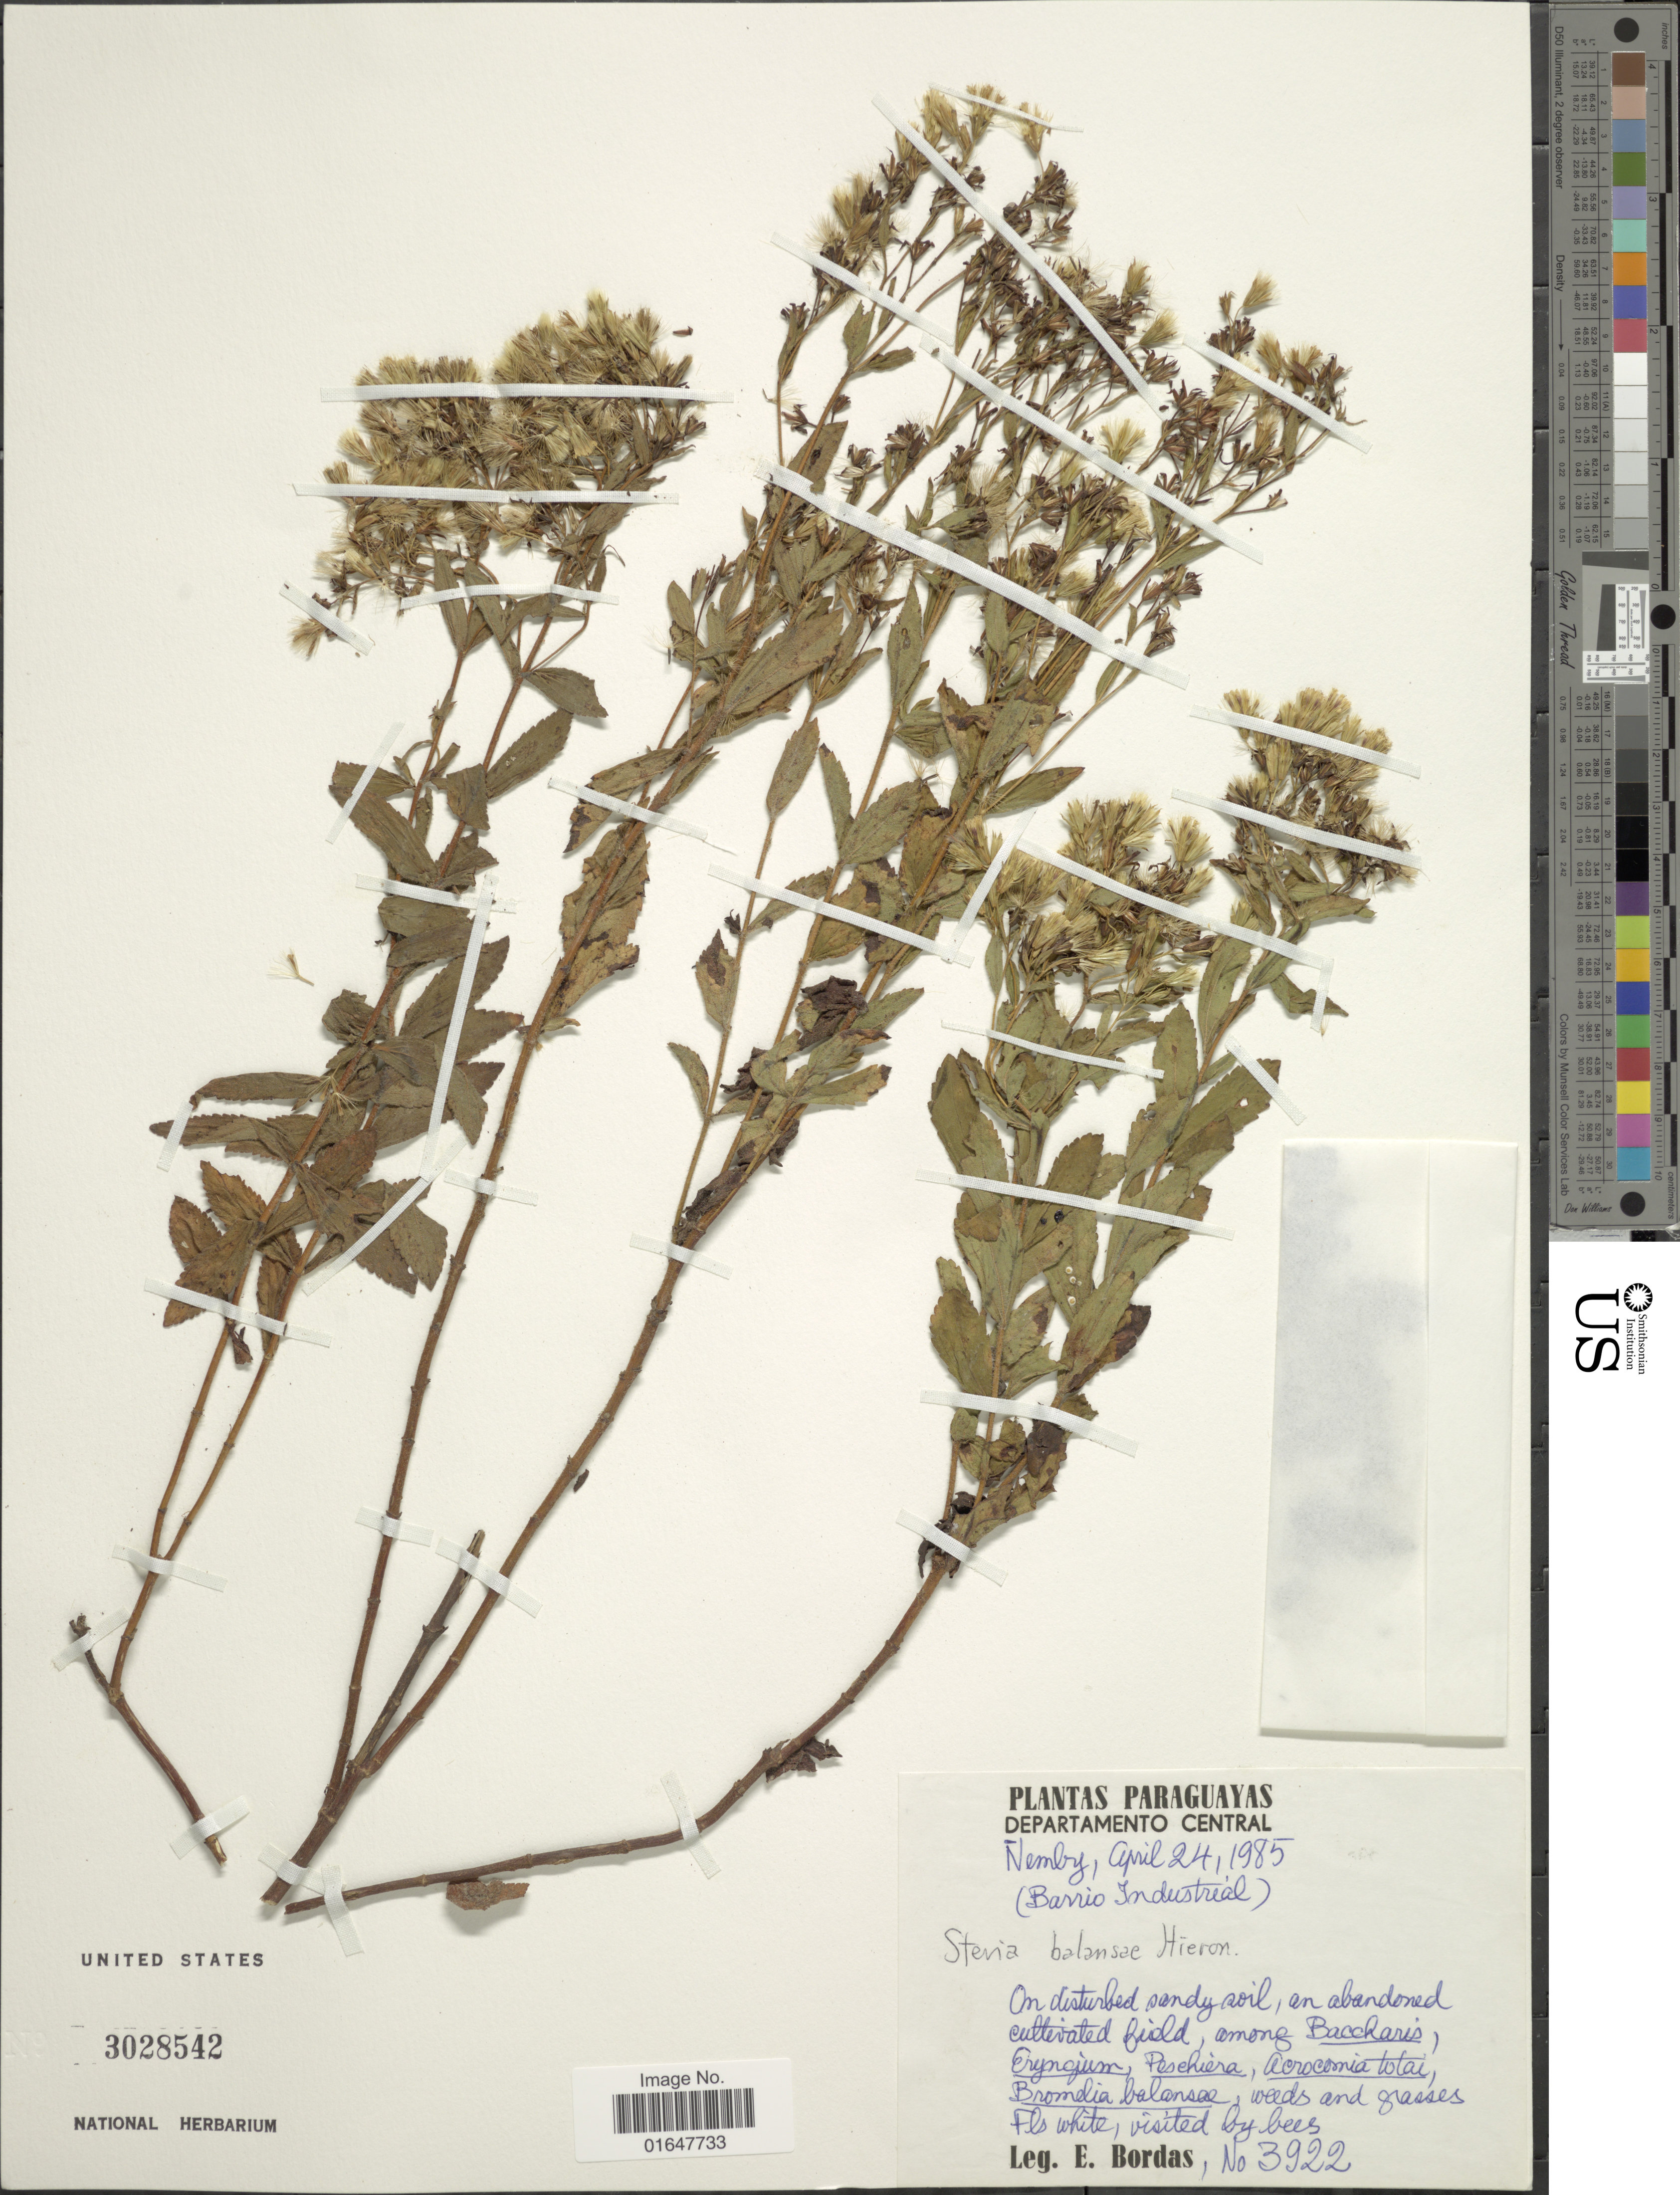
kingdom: Plantae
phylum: Tracheophyta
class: Magnoliopsida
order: Asterales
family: Asteraceae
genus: Stevia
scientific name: Stevia balansae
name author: Hieron.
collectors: E. Bordas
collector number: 3922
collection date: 1985-04-24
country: Paraguay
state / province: Central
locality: Paraguayas, Nemby (Barrio Industrial)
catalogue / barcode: US 3028542